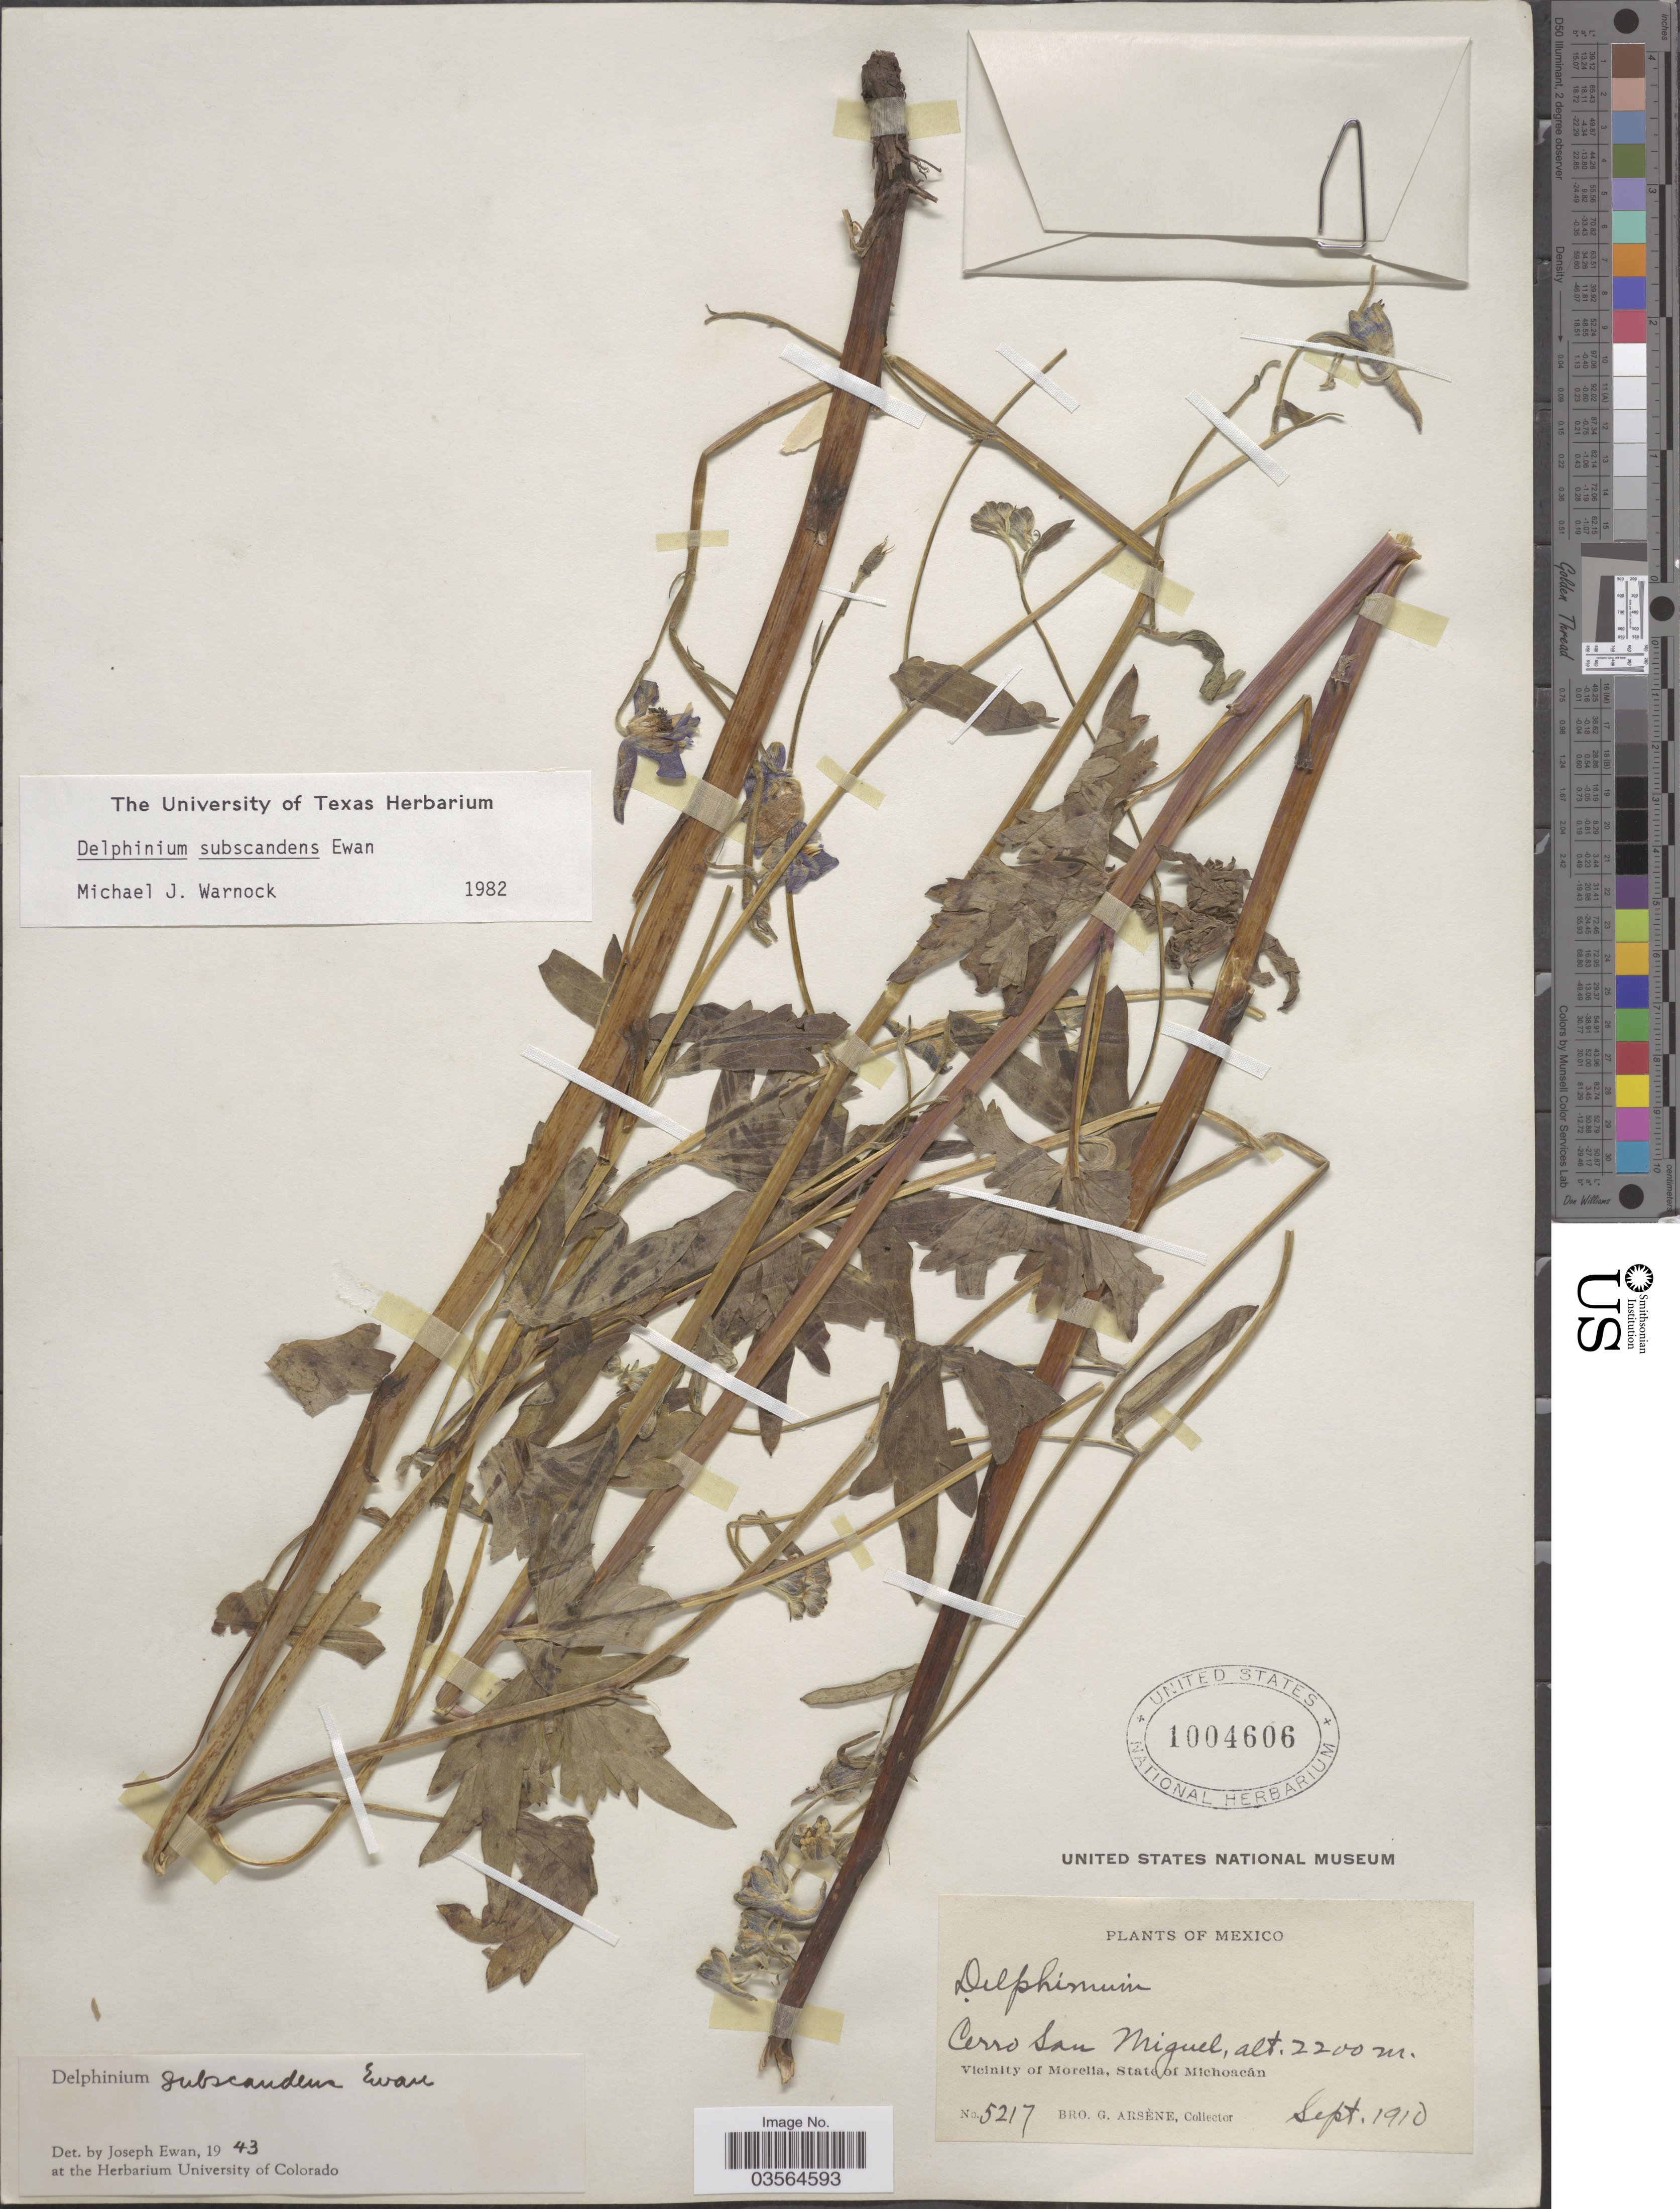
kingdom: Plantae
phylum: Tracheophyta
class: Magnoliopsida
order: Ranunculales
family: Ranunculaceae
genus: Delphinium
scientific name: Delphinium subscandens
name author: Ewan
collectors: Bro. G. Arsène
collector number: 5217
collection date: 1910-09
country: Mexico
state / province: Michoacán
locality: Cerro San Miguel. Vicinity of Morelia.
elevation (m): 2200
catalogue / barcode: US 1004606